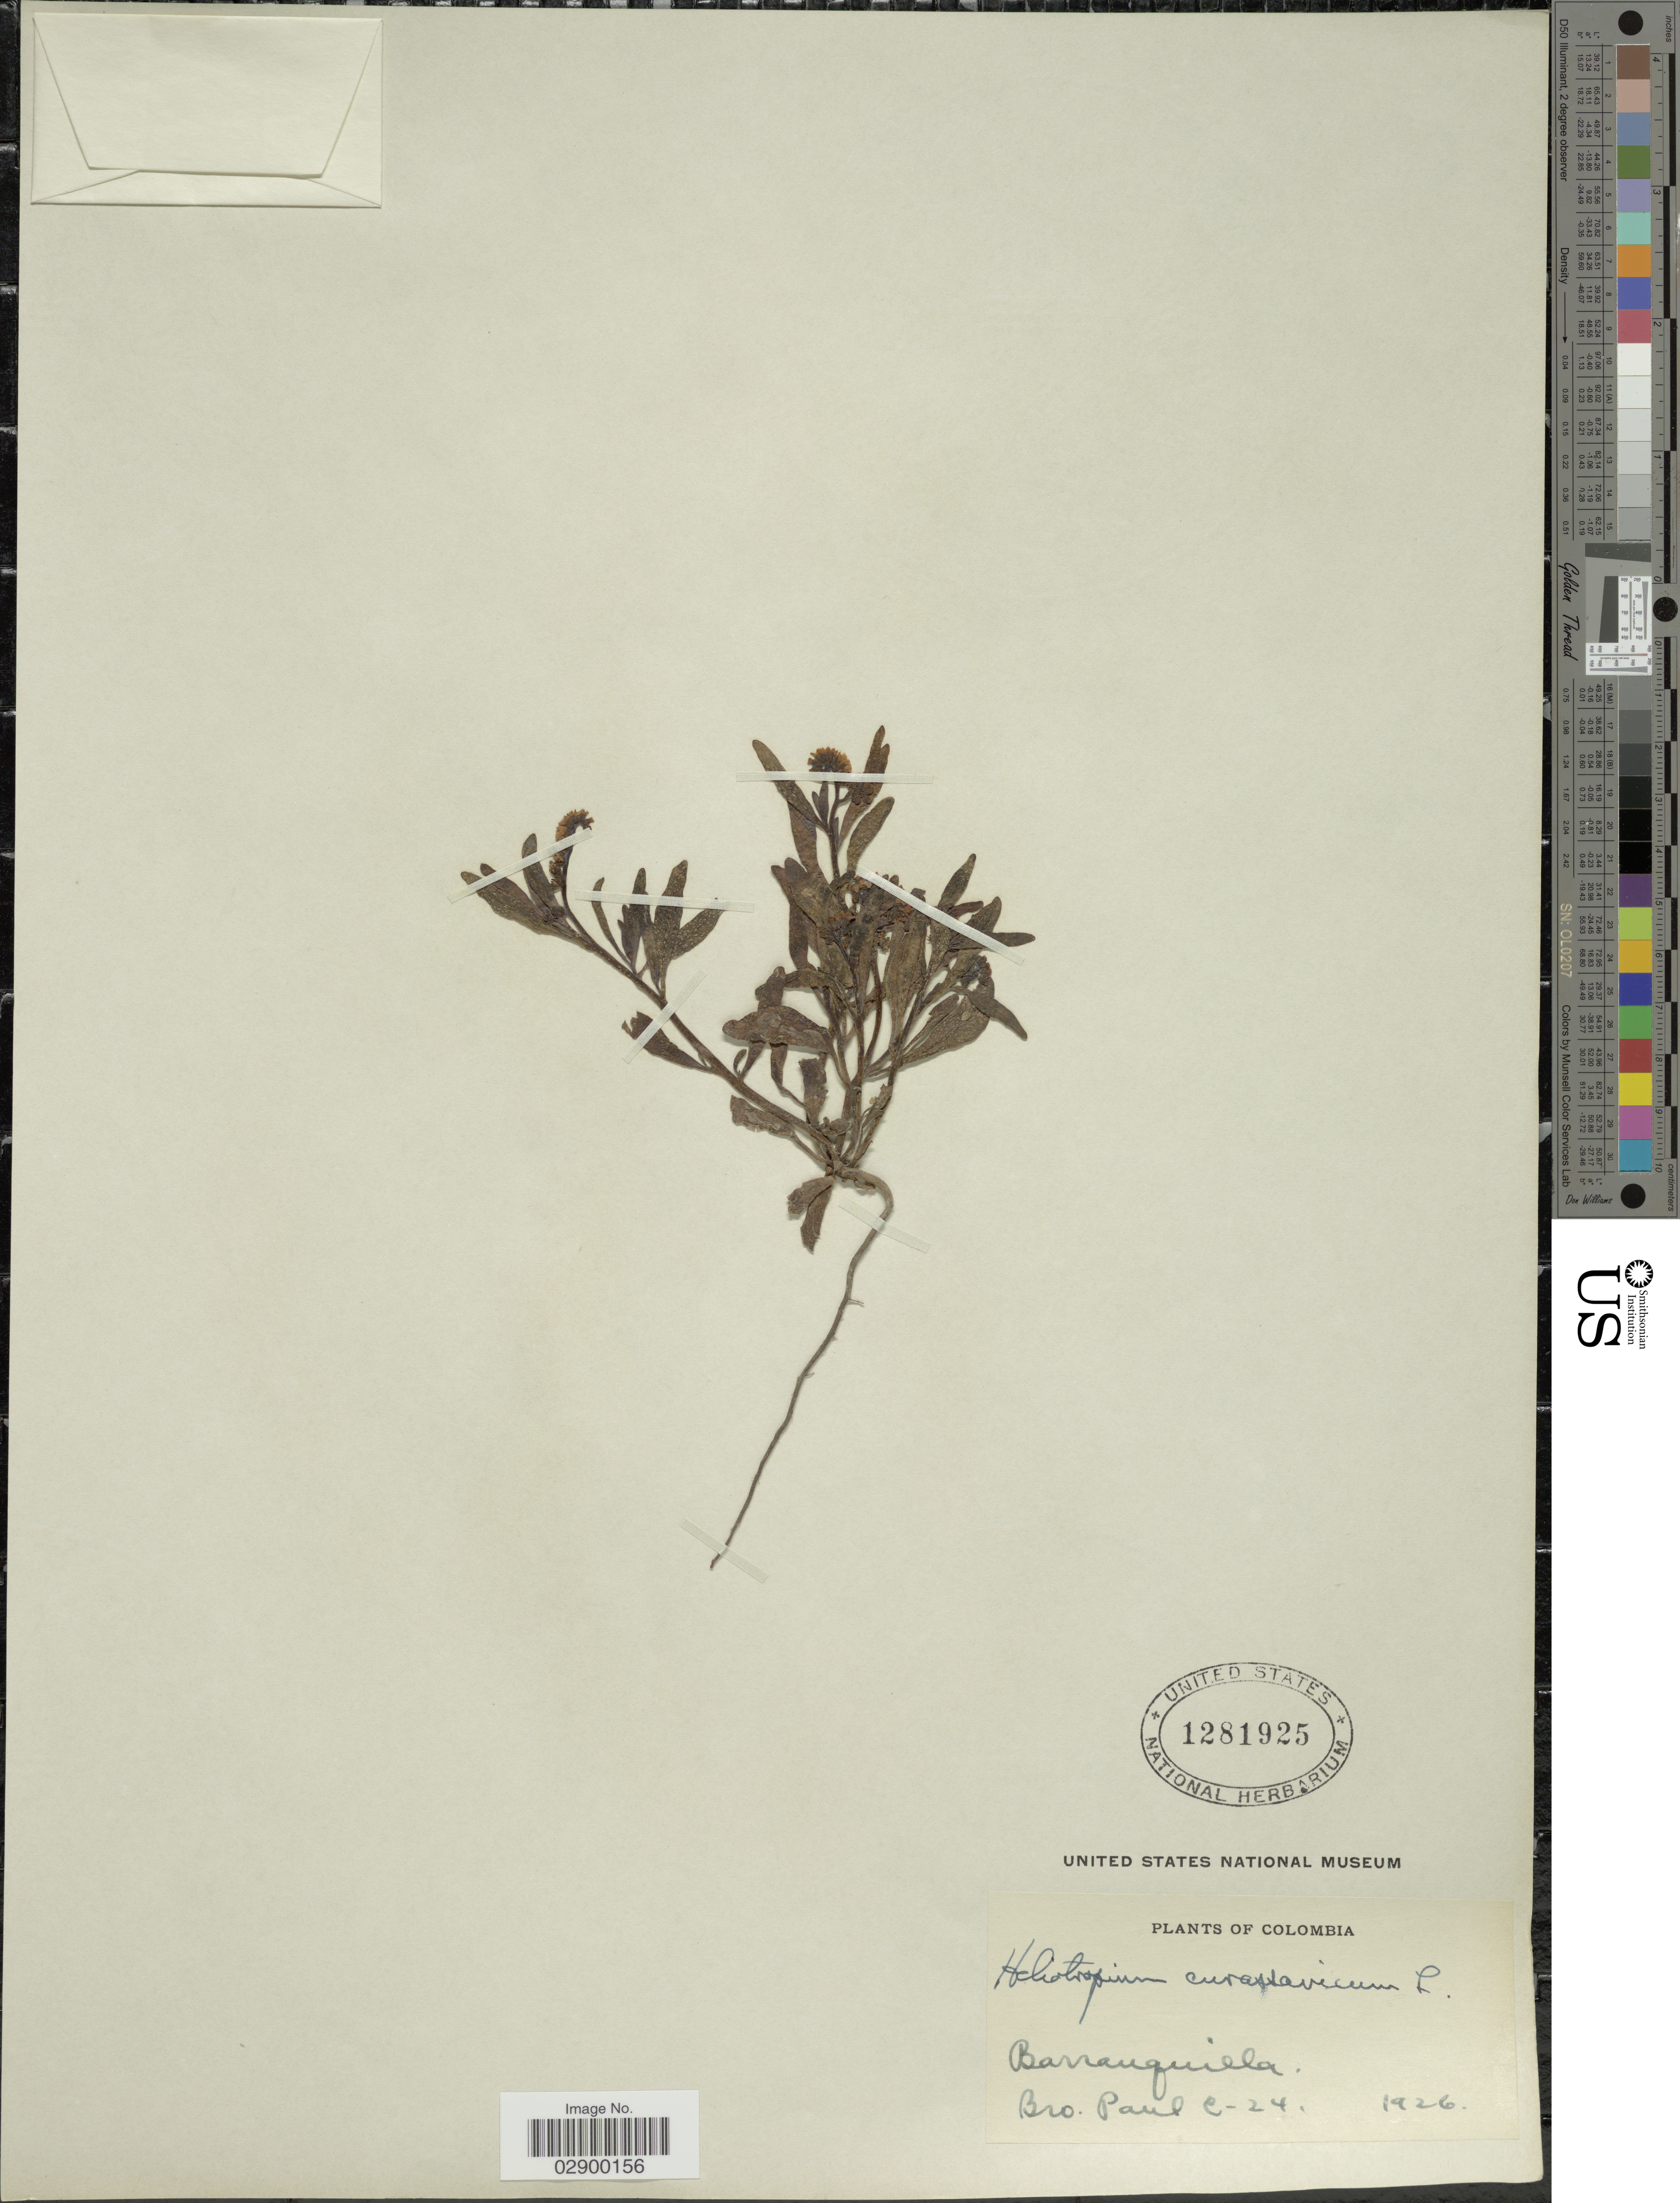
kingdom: Plantae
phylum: Tracheophyta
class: Magnoliopsida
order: Boraginales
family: Heliotropiaceae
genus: Heliotropium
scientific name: Heliotropium curassavicum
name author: L.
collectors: B. Paul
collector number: C-24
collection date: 1926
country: Colombia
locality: Barranquilla.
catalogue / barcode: US 1281925